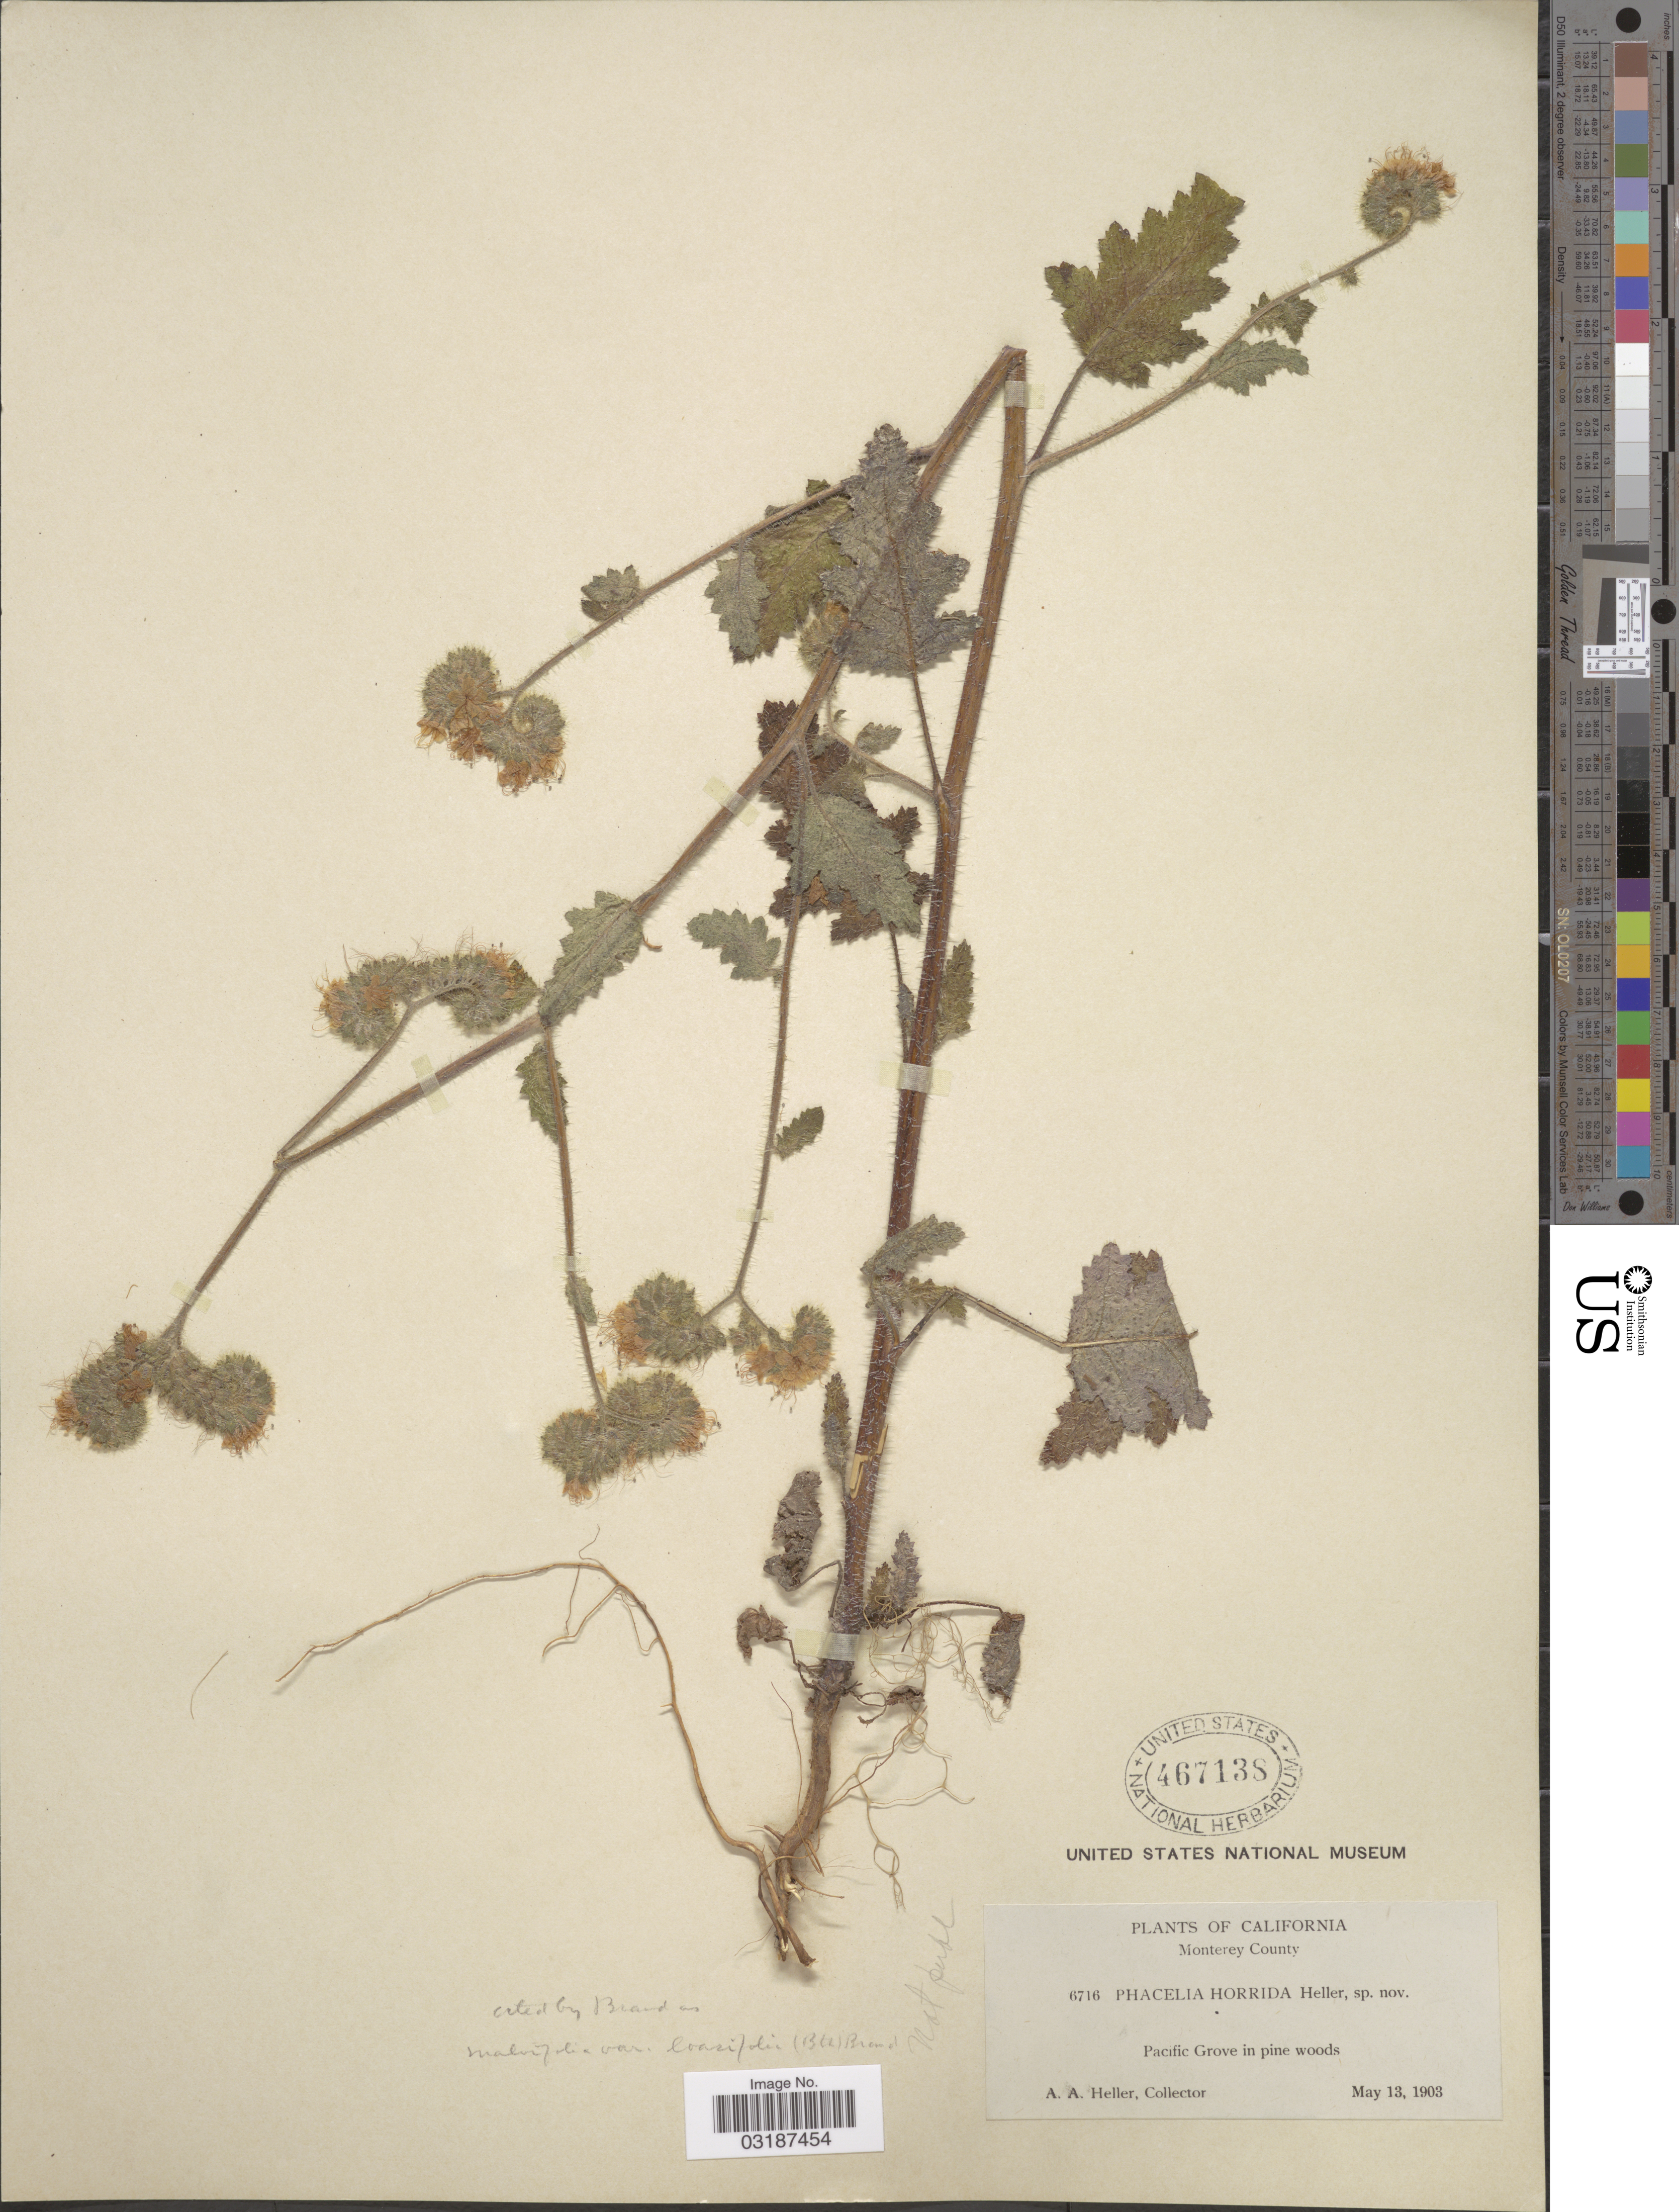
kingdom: Plantae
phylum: Tracheophyta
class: Magnoliopsida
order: Boraginales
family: Hydrophyllaceae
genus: Phacelia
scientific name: Phacelia malvifolia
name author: Cham.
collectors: A. A. Heller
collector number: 6716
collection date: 1903-05-13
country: United States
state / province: California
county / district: Monterey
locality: Monterey County. Pacific Grove in pine woods.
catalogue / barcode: US 467138